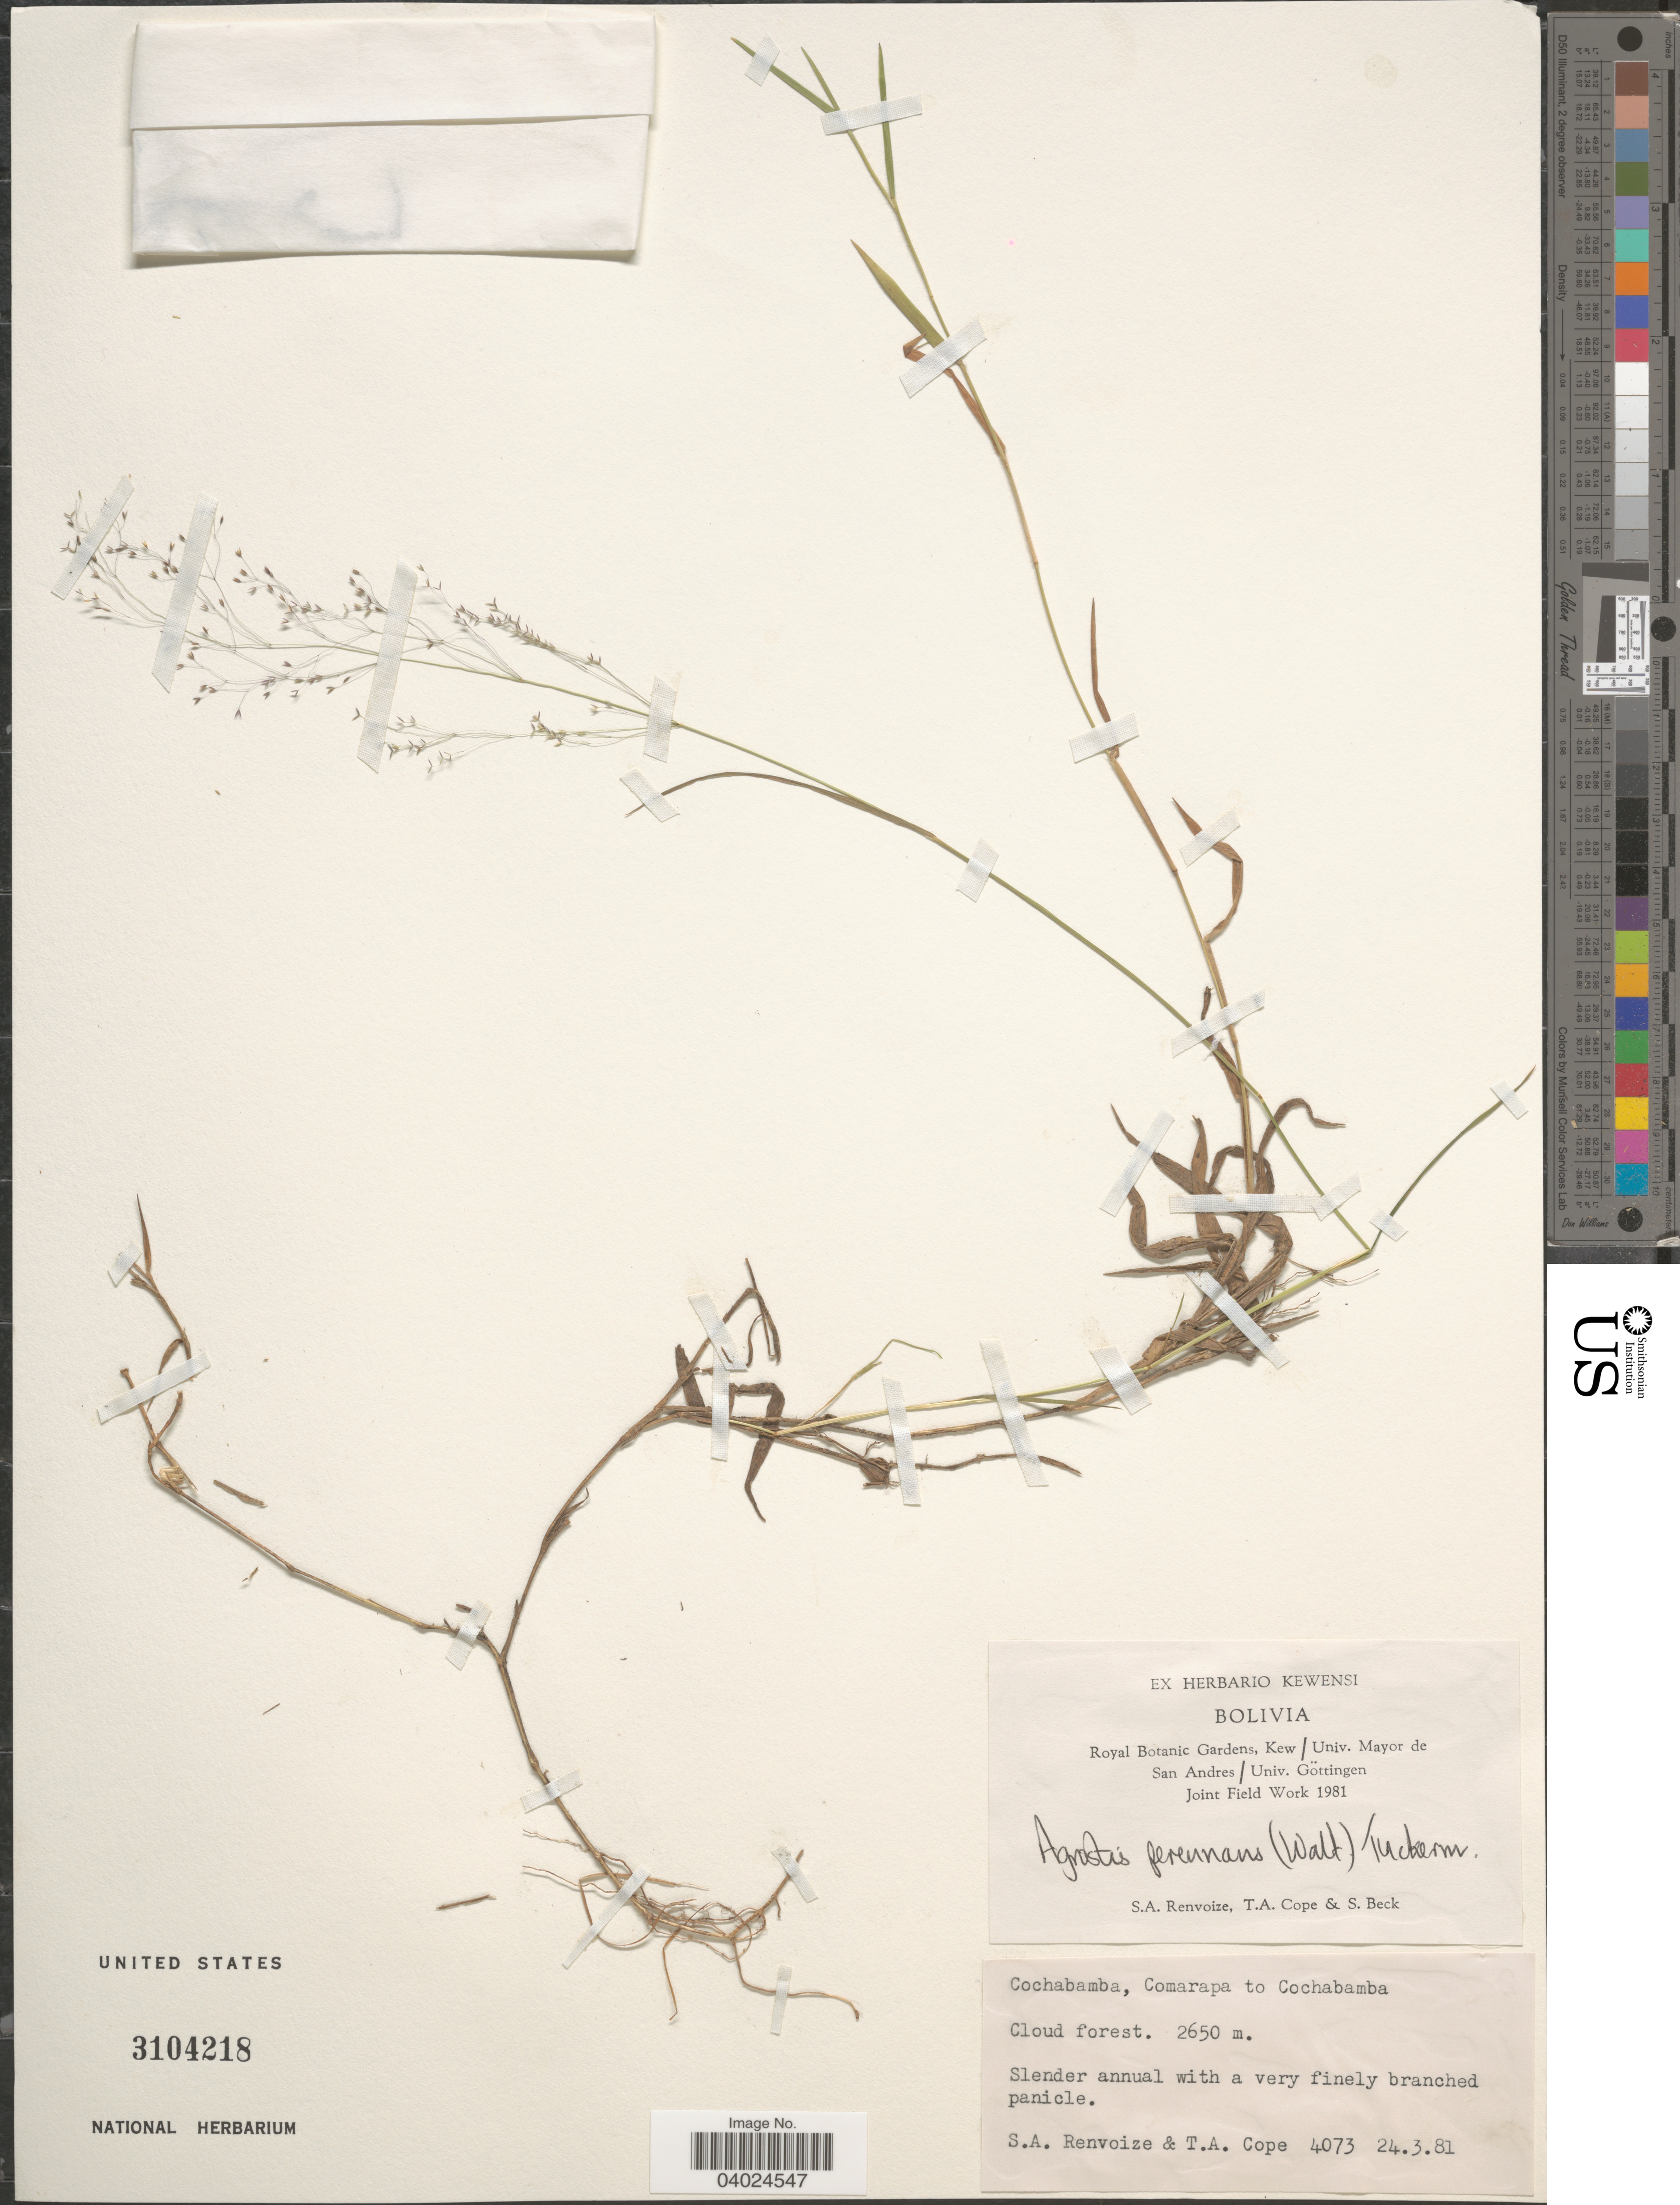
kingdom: Plantae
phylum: Tracheophyta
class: Liliopsida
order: Poales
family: Poaceae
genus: Agrostis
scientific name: Agrostis perennans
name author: (Walter) Tuck.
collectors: S. A. Renvoize, T. A. Cope & S. G. Beck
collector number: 4073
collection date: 1981-03-24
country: Bolivia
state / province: Cochabamba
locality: Comarapa to Cochabamba. Cloud forest.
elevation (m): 2650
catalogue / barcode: US 3104218